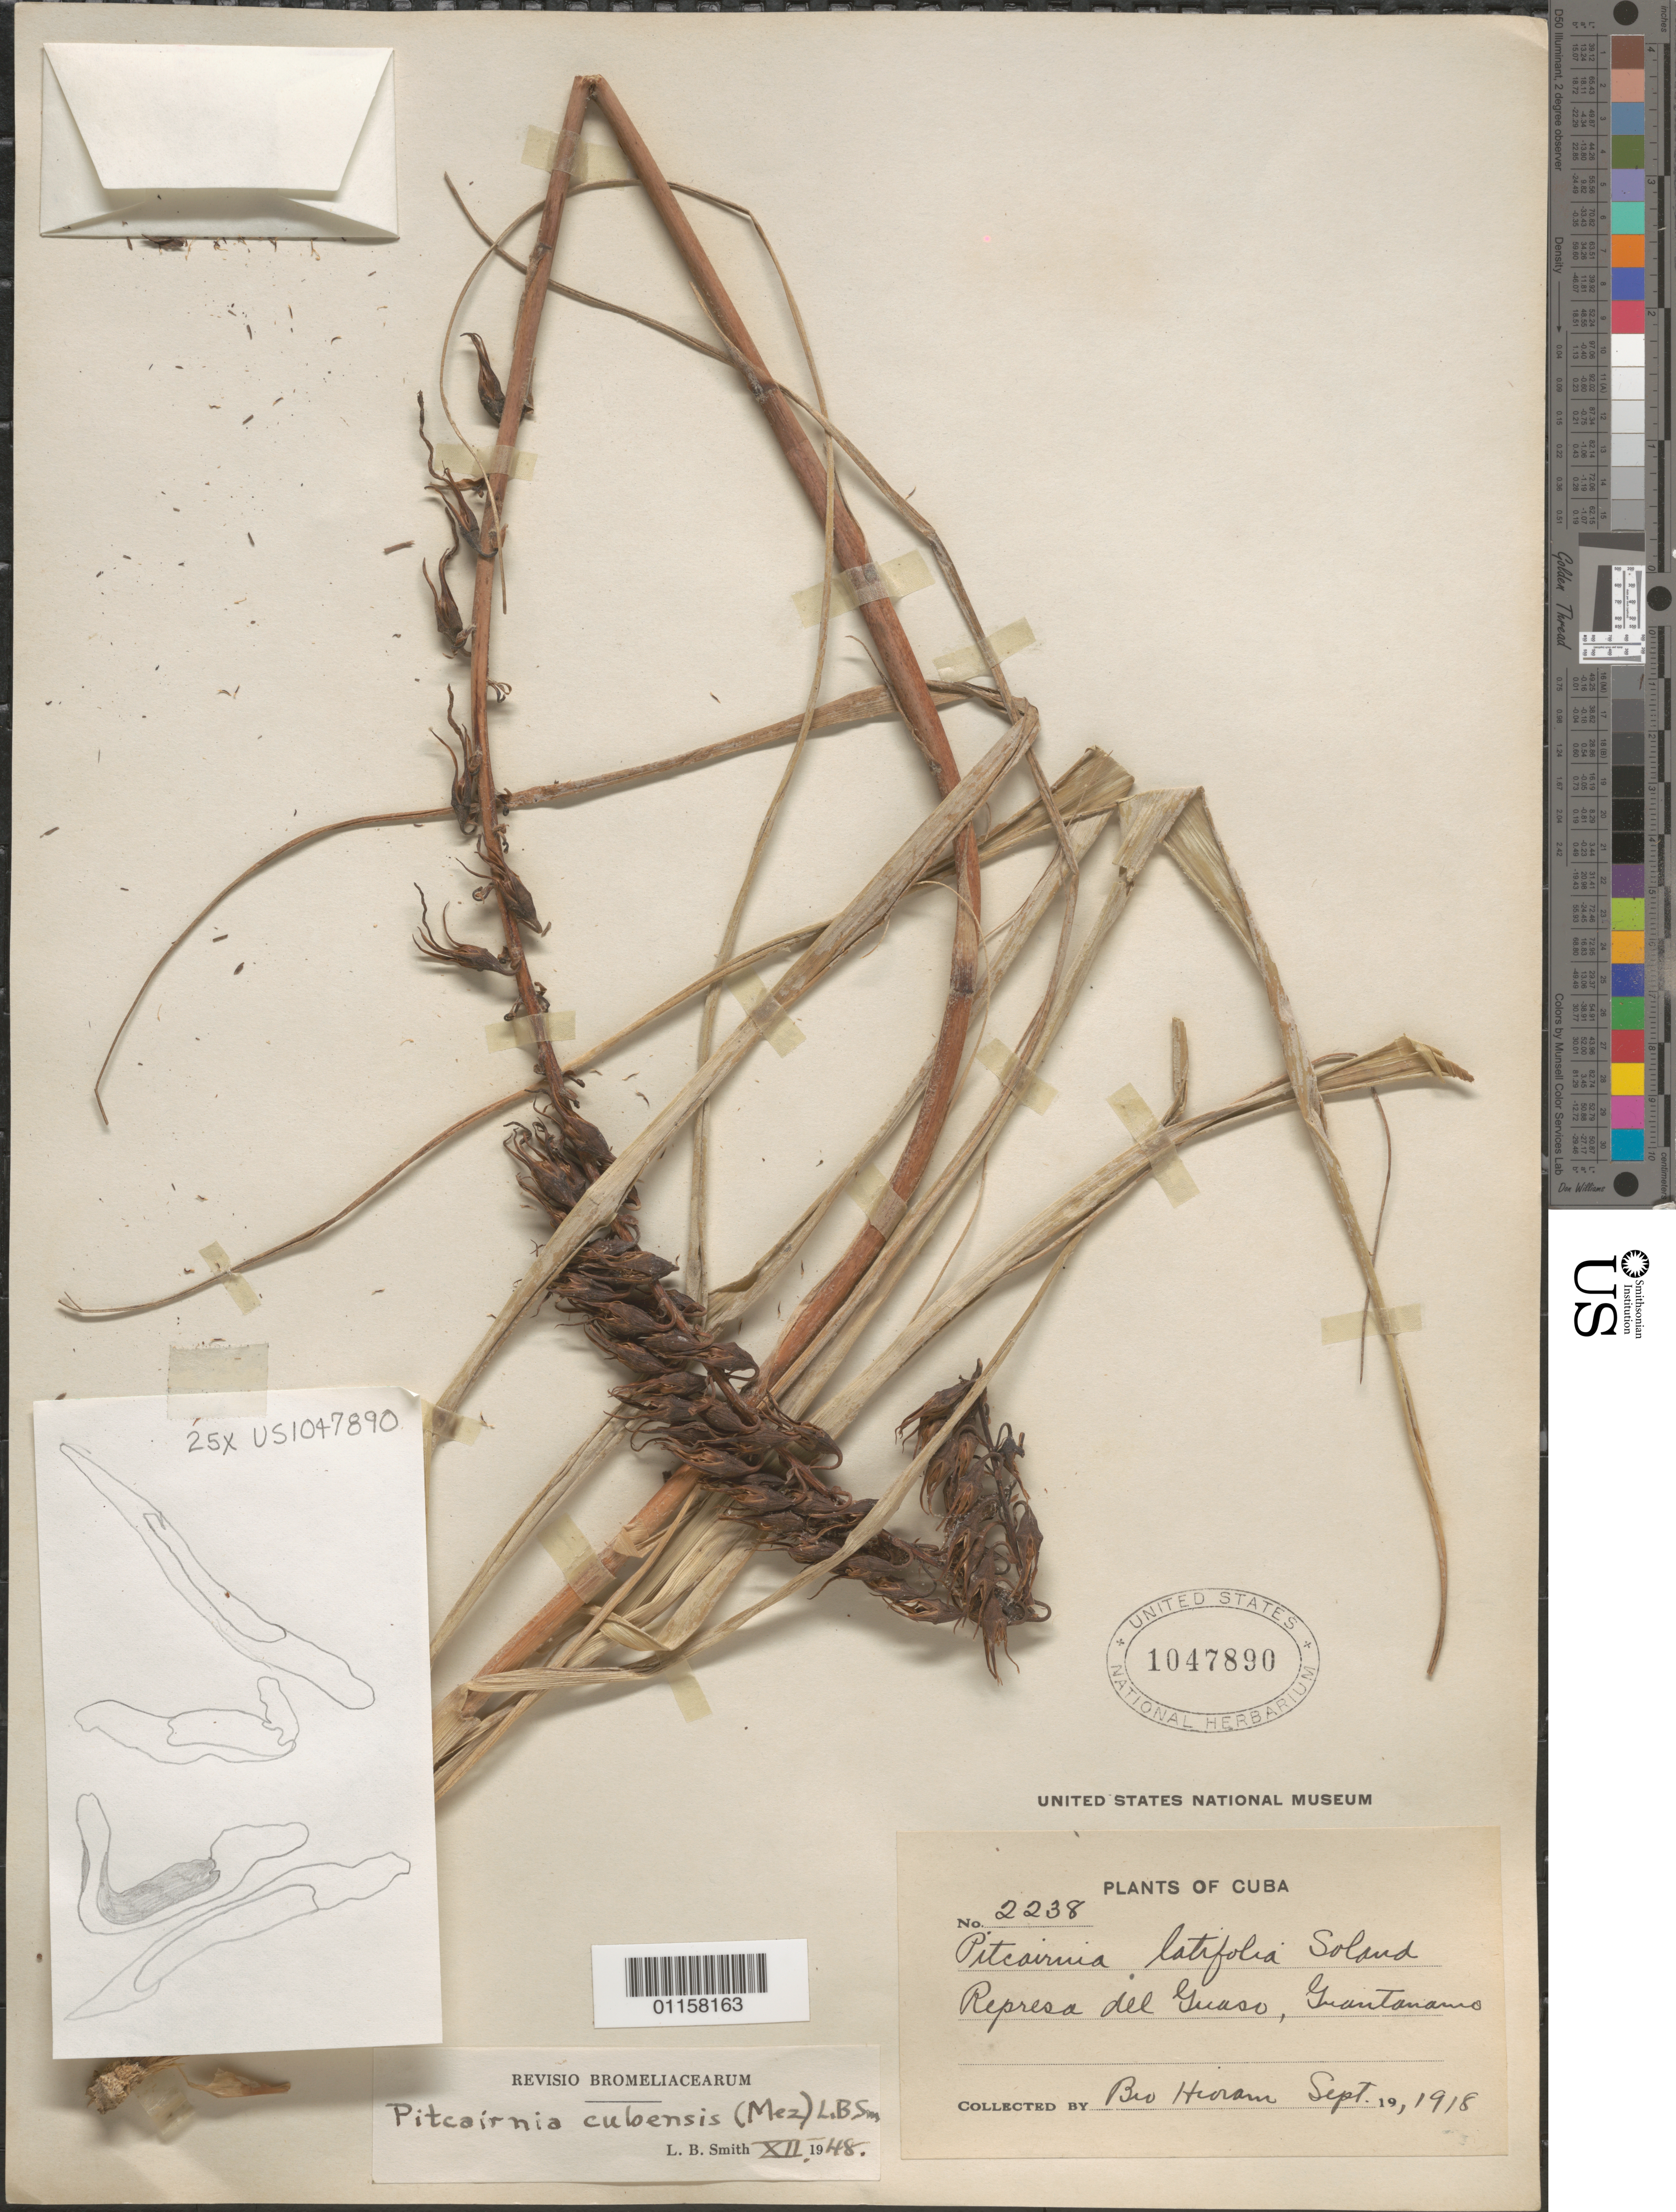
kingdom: Plantae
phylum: Tracheophyta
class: Liliopsida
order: Poales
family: Bromeliaceae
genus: Pitcairnia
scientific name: Pitcairnia cubensis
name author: (Mez) L.B. Sm.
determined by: Smith, Lyman B., (US), NMNH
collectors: Bro. Hioram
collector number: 2238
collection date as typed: Sep 1918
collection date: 1918-09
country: Cuba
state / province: Guantánamo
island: Cuba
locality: Guantánamo, Represa del Guaso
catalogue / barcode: US 1047890